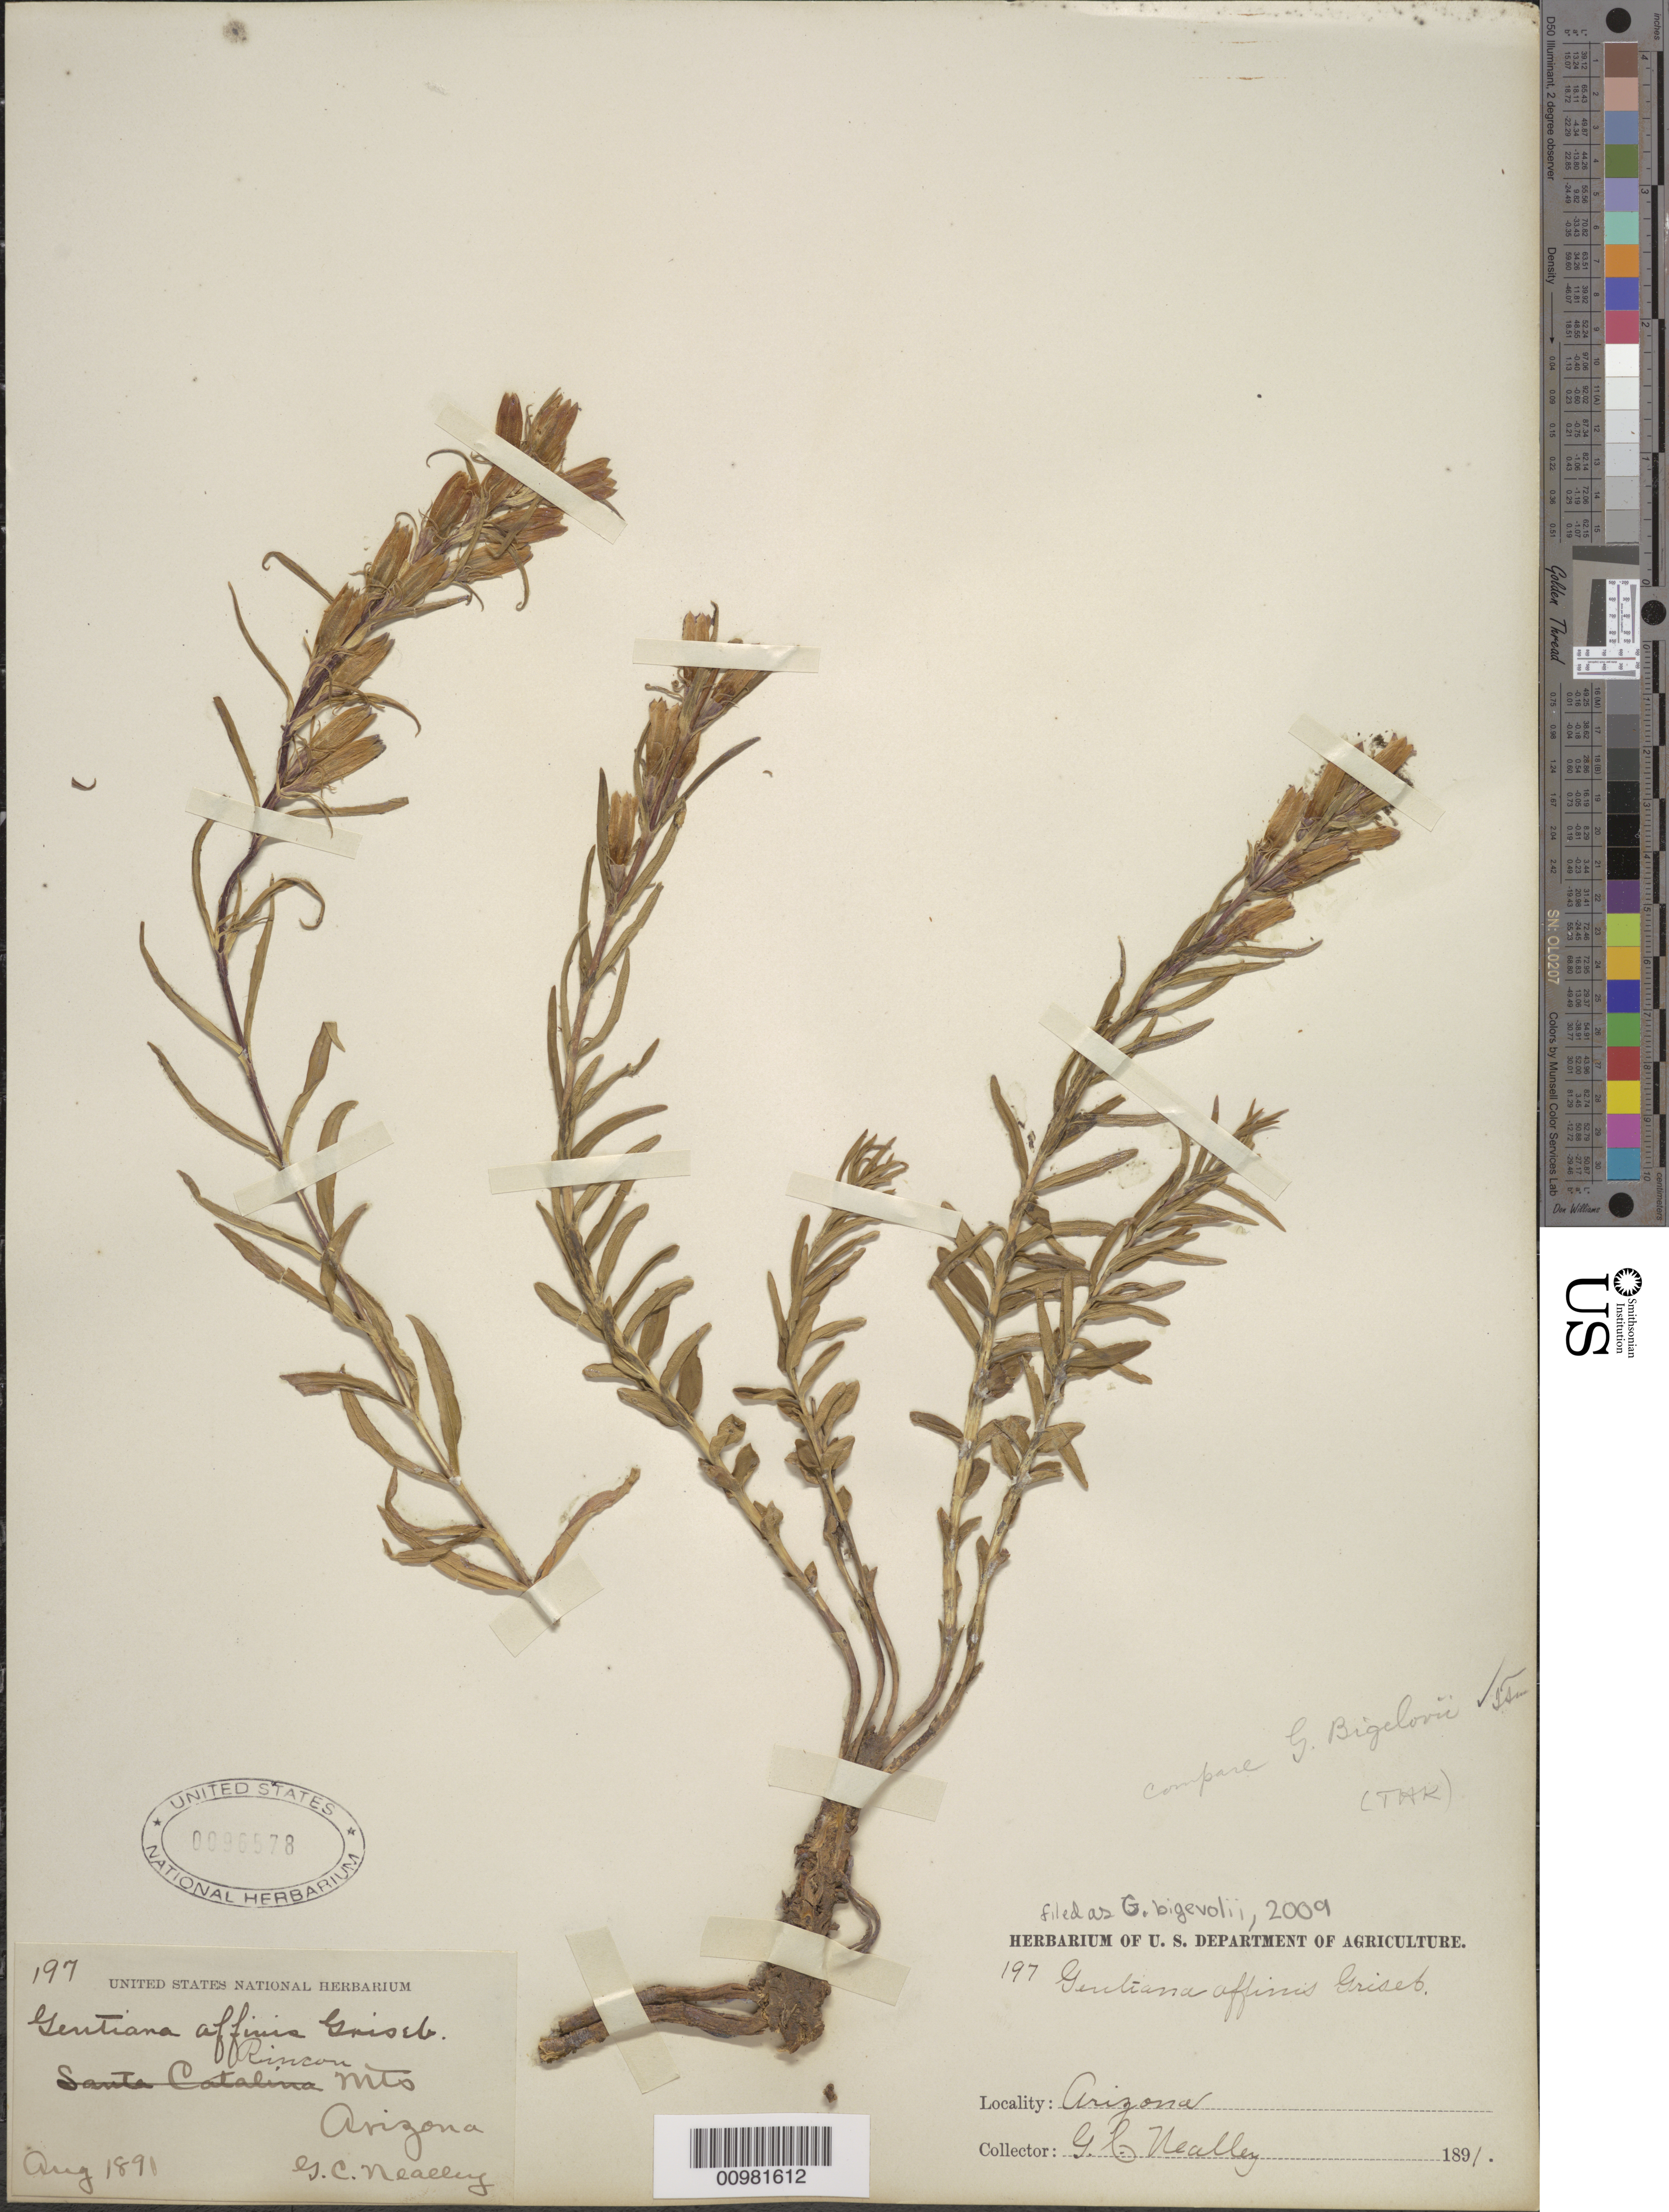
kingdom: Plantae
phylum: Tracheophyta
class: Magnoliopsida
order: Gentianales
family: Gentianaceae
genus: Gentiana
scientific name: Gentiana bigelovii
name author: A. Gray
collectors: G. C. Nealley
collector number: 197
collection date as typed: Aug 1891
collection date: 1891-08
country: United States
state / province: Arizona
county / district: Pima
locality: Rincon Mountains.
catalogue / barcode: US 96578